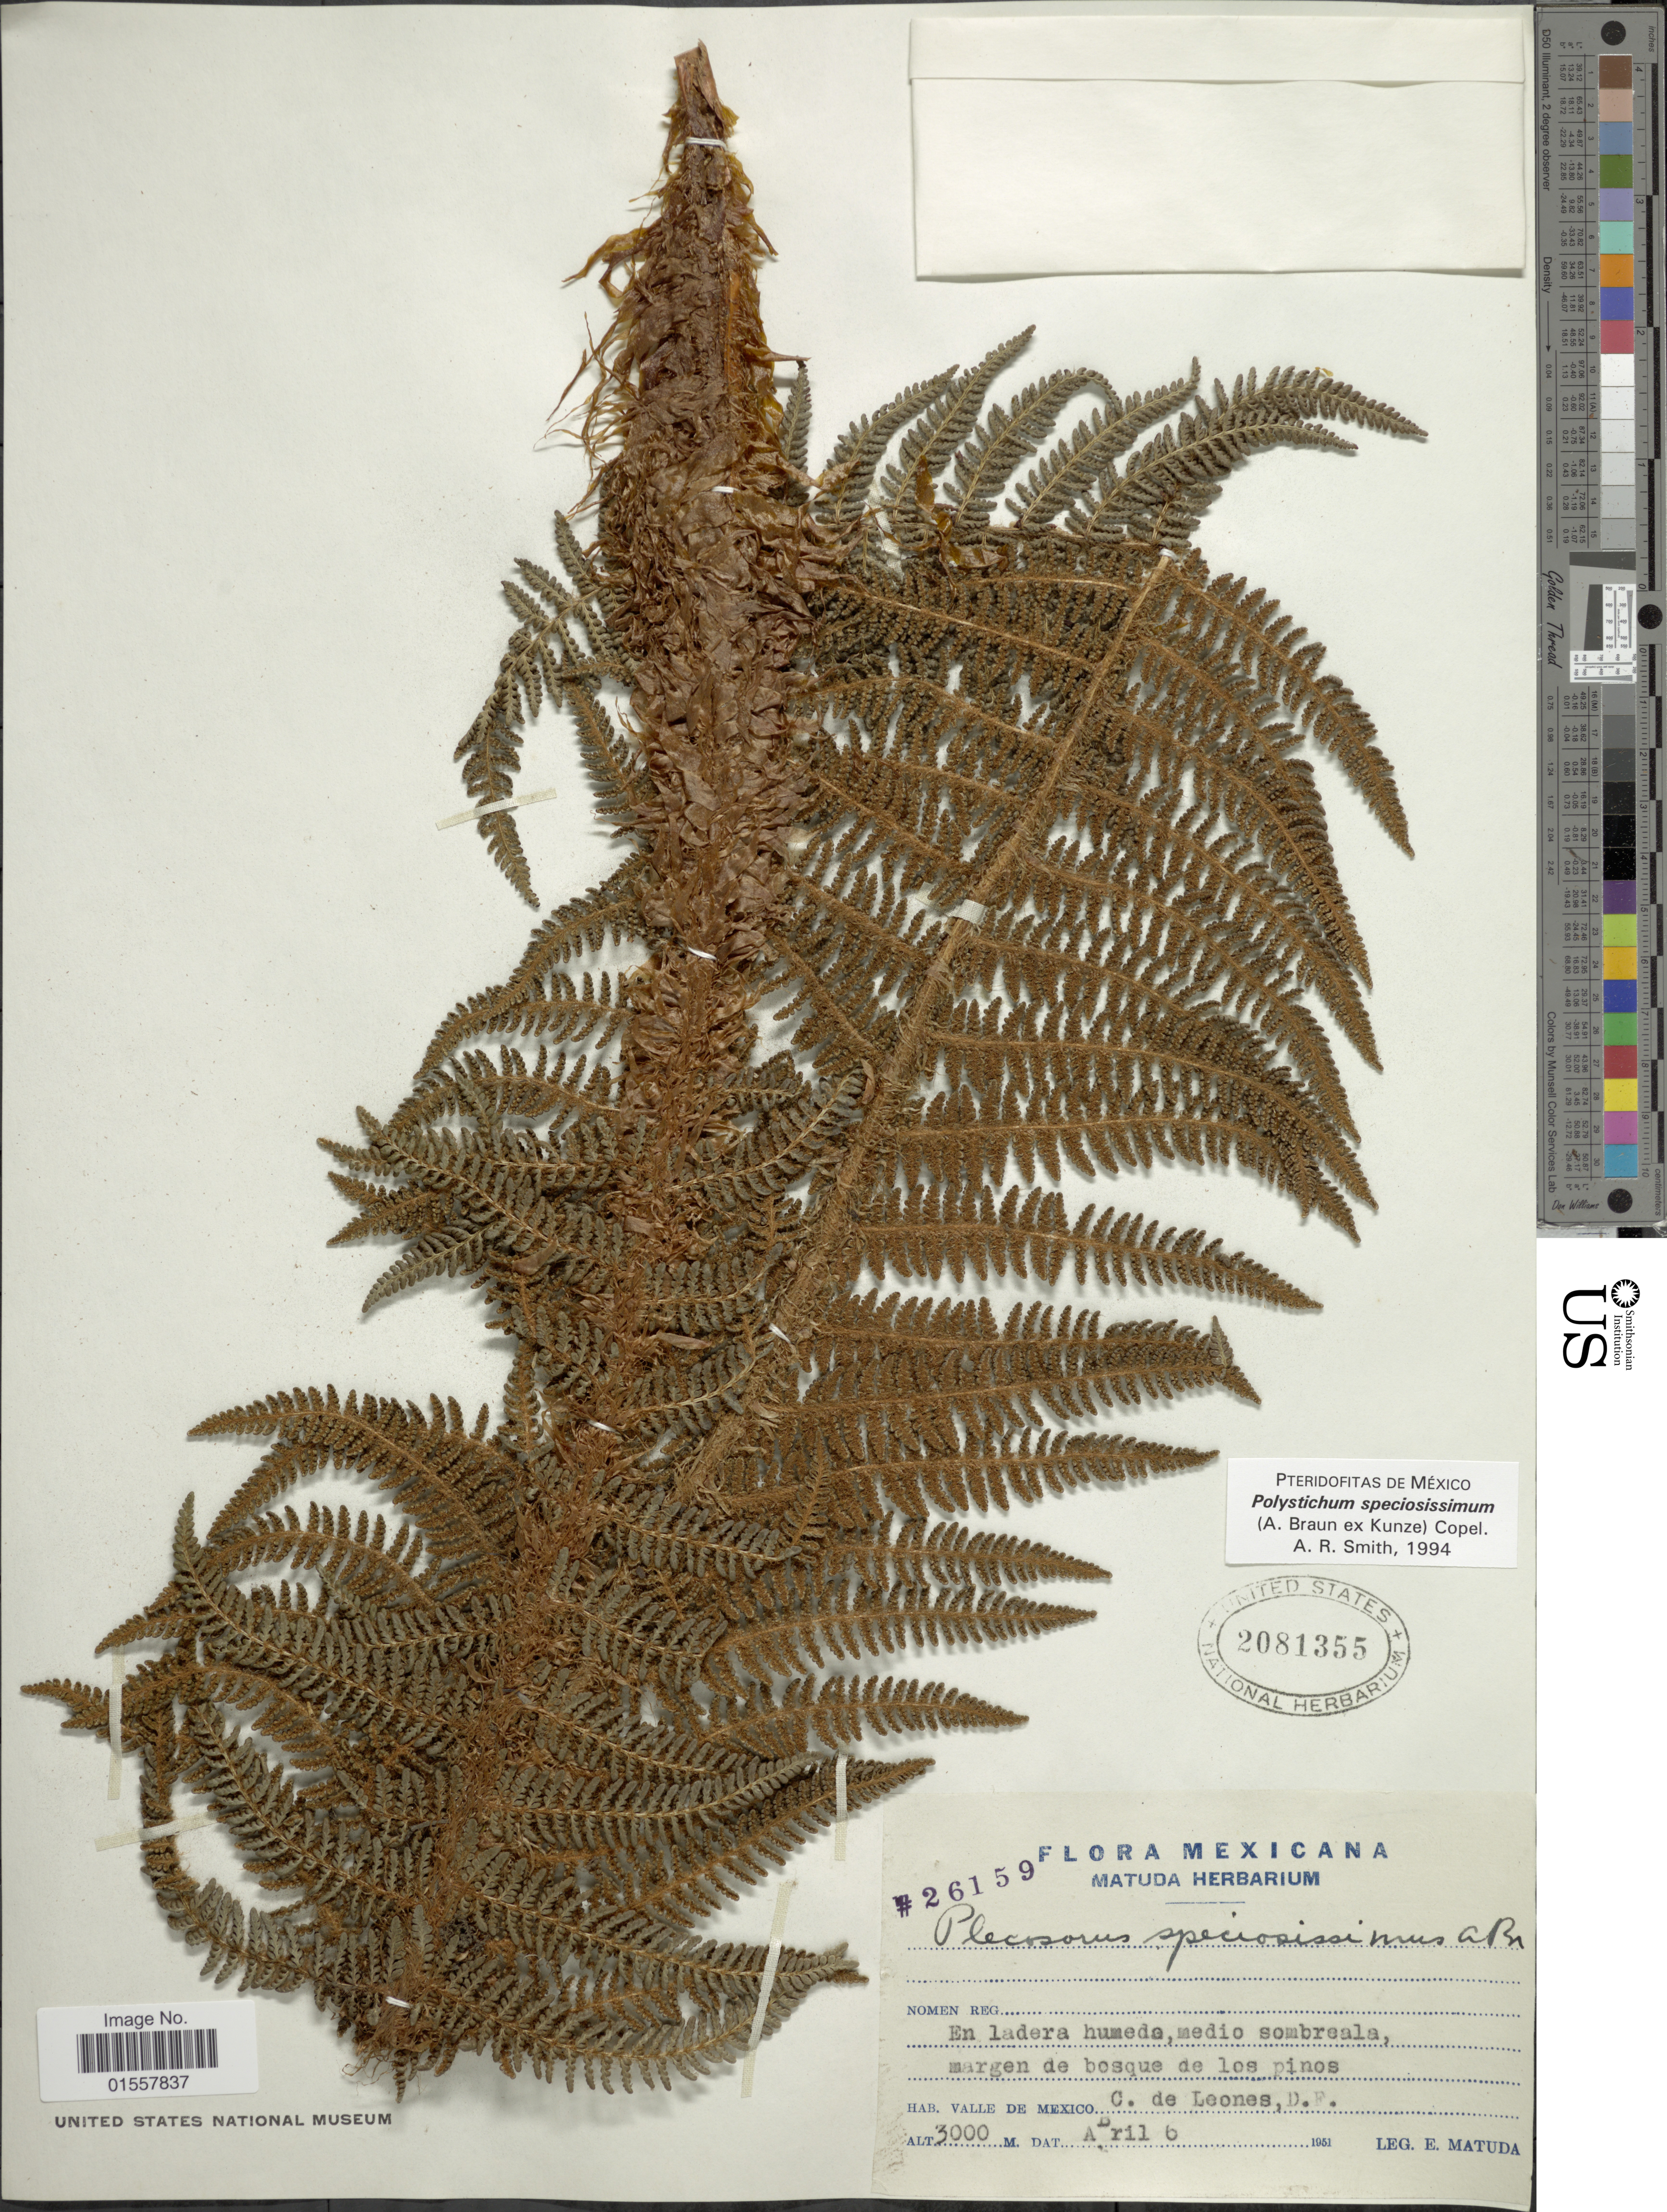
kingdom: Plantae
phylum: Tracheophyta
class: Polypodiopsida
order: Polypodiales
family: Dryopteridaceae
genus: Polystichum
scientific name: Polystichum speciosissimum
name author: (A. Braun ex Kunze) Copel.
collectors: E. Matuda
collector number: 26159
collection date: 1951-04-06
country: Mexico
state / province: Distrito Federal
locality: Mexicana, Valle de Mexico, C. de Leones, D. F.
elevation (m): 3000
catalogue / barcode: US 2081355